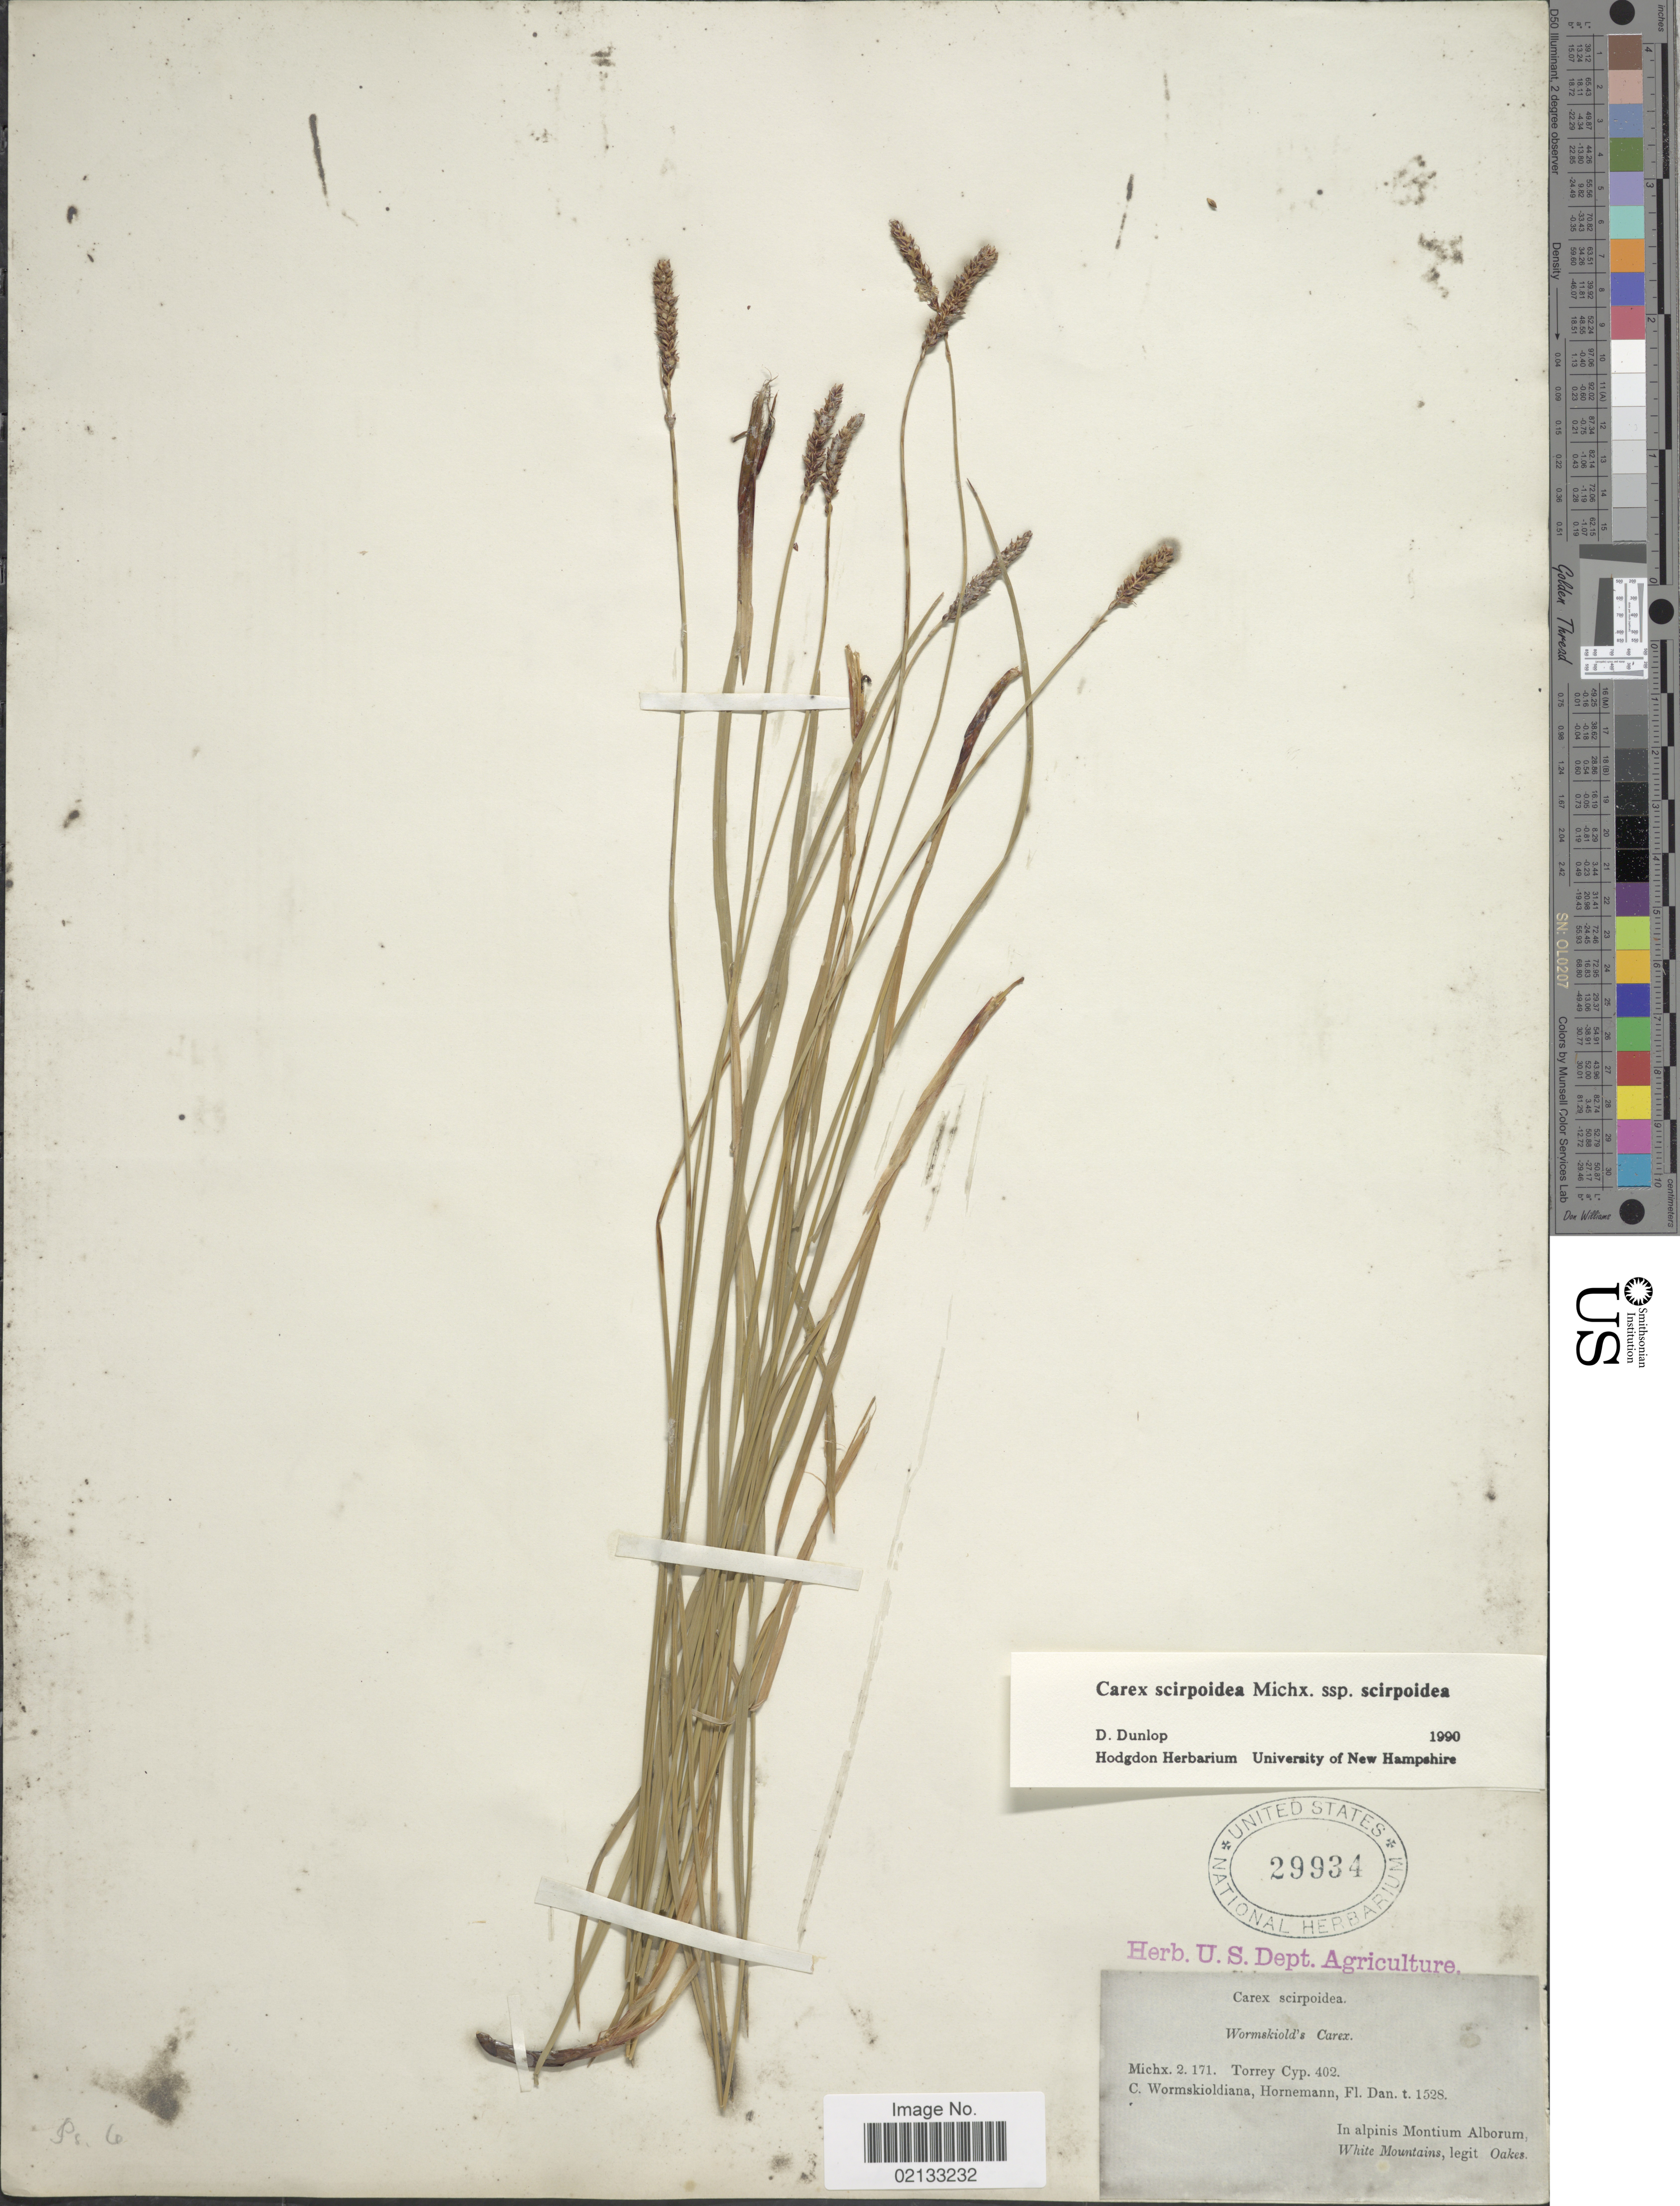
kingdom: Plantae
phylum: Tracheophyta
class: Liliopsida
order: Poales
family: Cyperaceae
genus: Carex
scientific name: Carex scirpoidea subsp. scirpoidea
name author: Michx.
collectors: -. Oakes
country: United States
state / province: New Hampshire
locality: In alpinis Montium Alborum, White Mountains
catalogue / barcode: US 29934